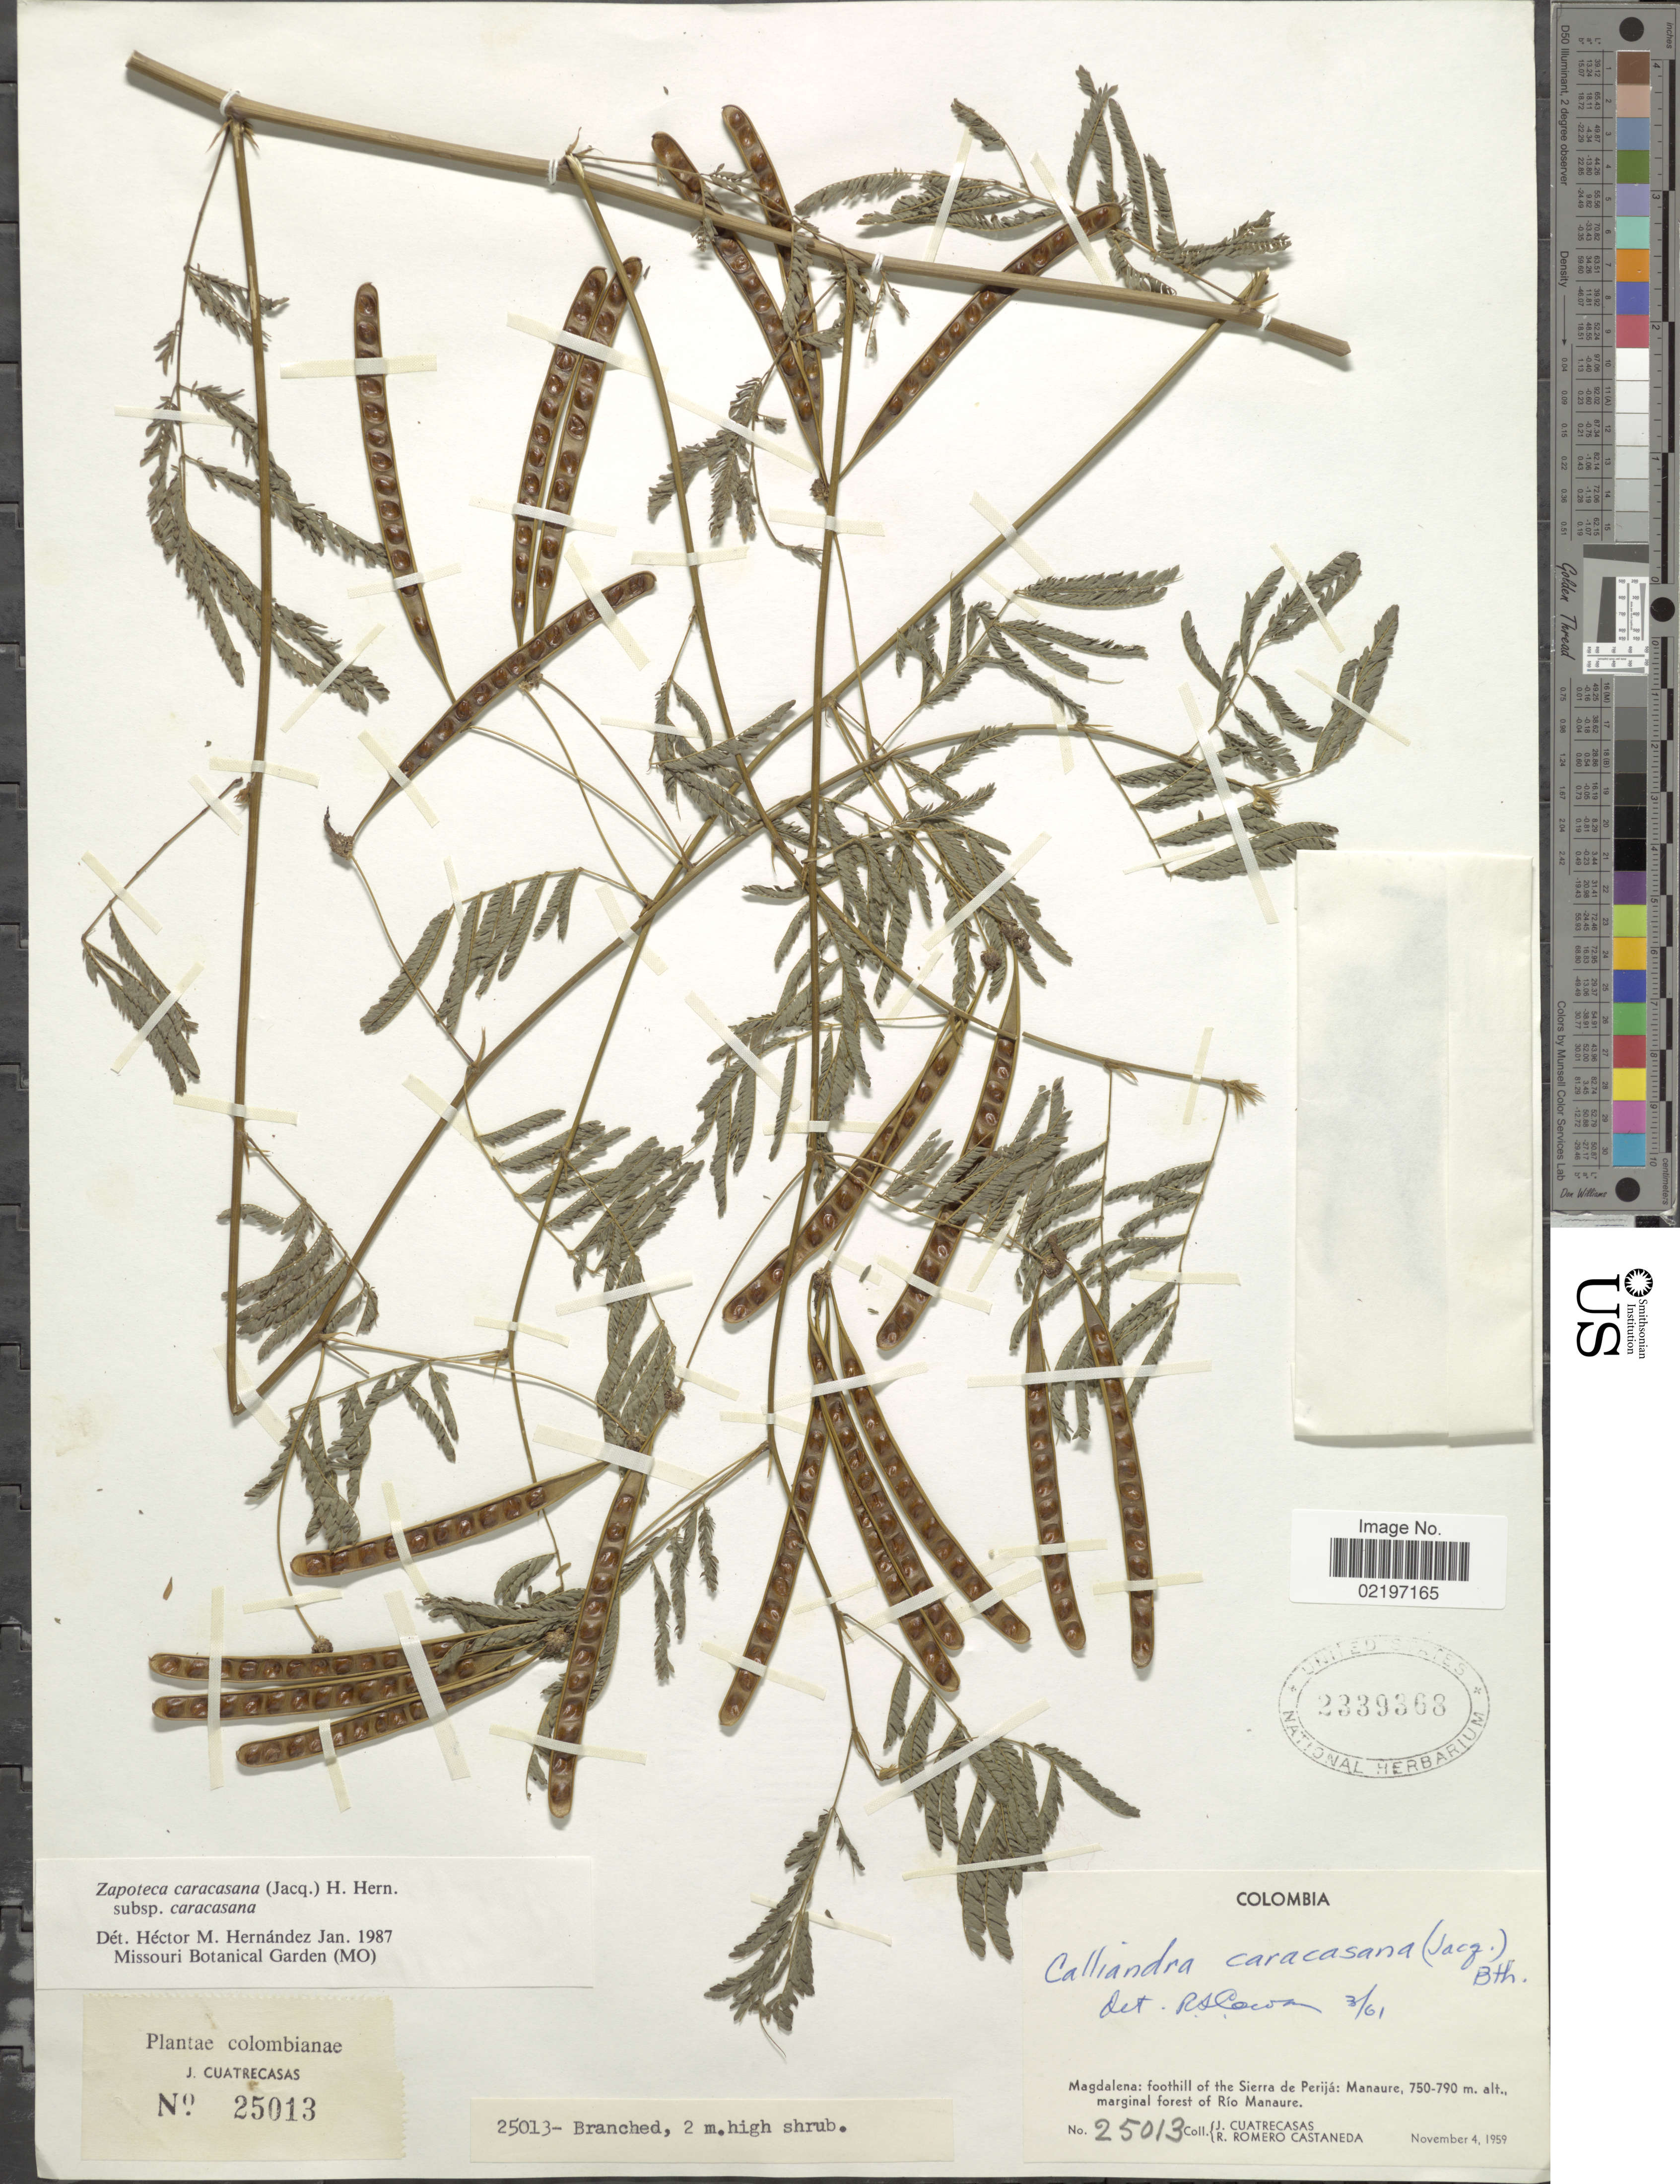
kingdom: Plantae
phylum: Tracheophyta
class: Magnoliopsida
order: Fabales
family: Fabaceae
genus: Zapoteca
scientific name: Zapoteca caracasana subsp. caracasana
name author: (Jacq.) H.M. Hern.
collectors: J. Cuatrecasas & R. Romero Castañeda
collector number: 25013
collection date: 1959-11-04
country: Colombia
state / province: Magdalena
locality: Foothill of the Siera de Perija: Manaure, marginal forest of Rio Manaure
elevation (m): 750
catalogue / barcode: US 2339368